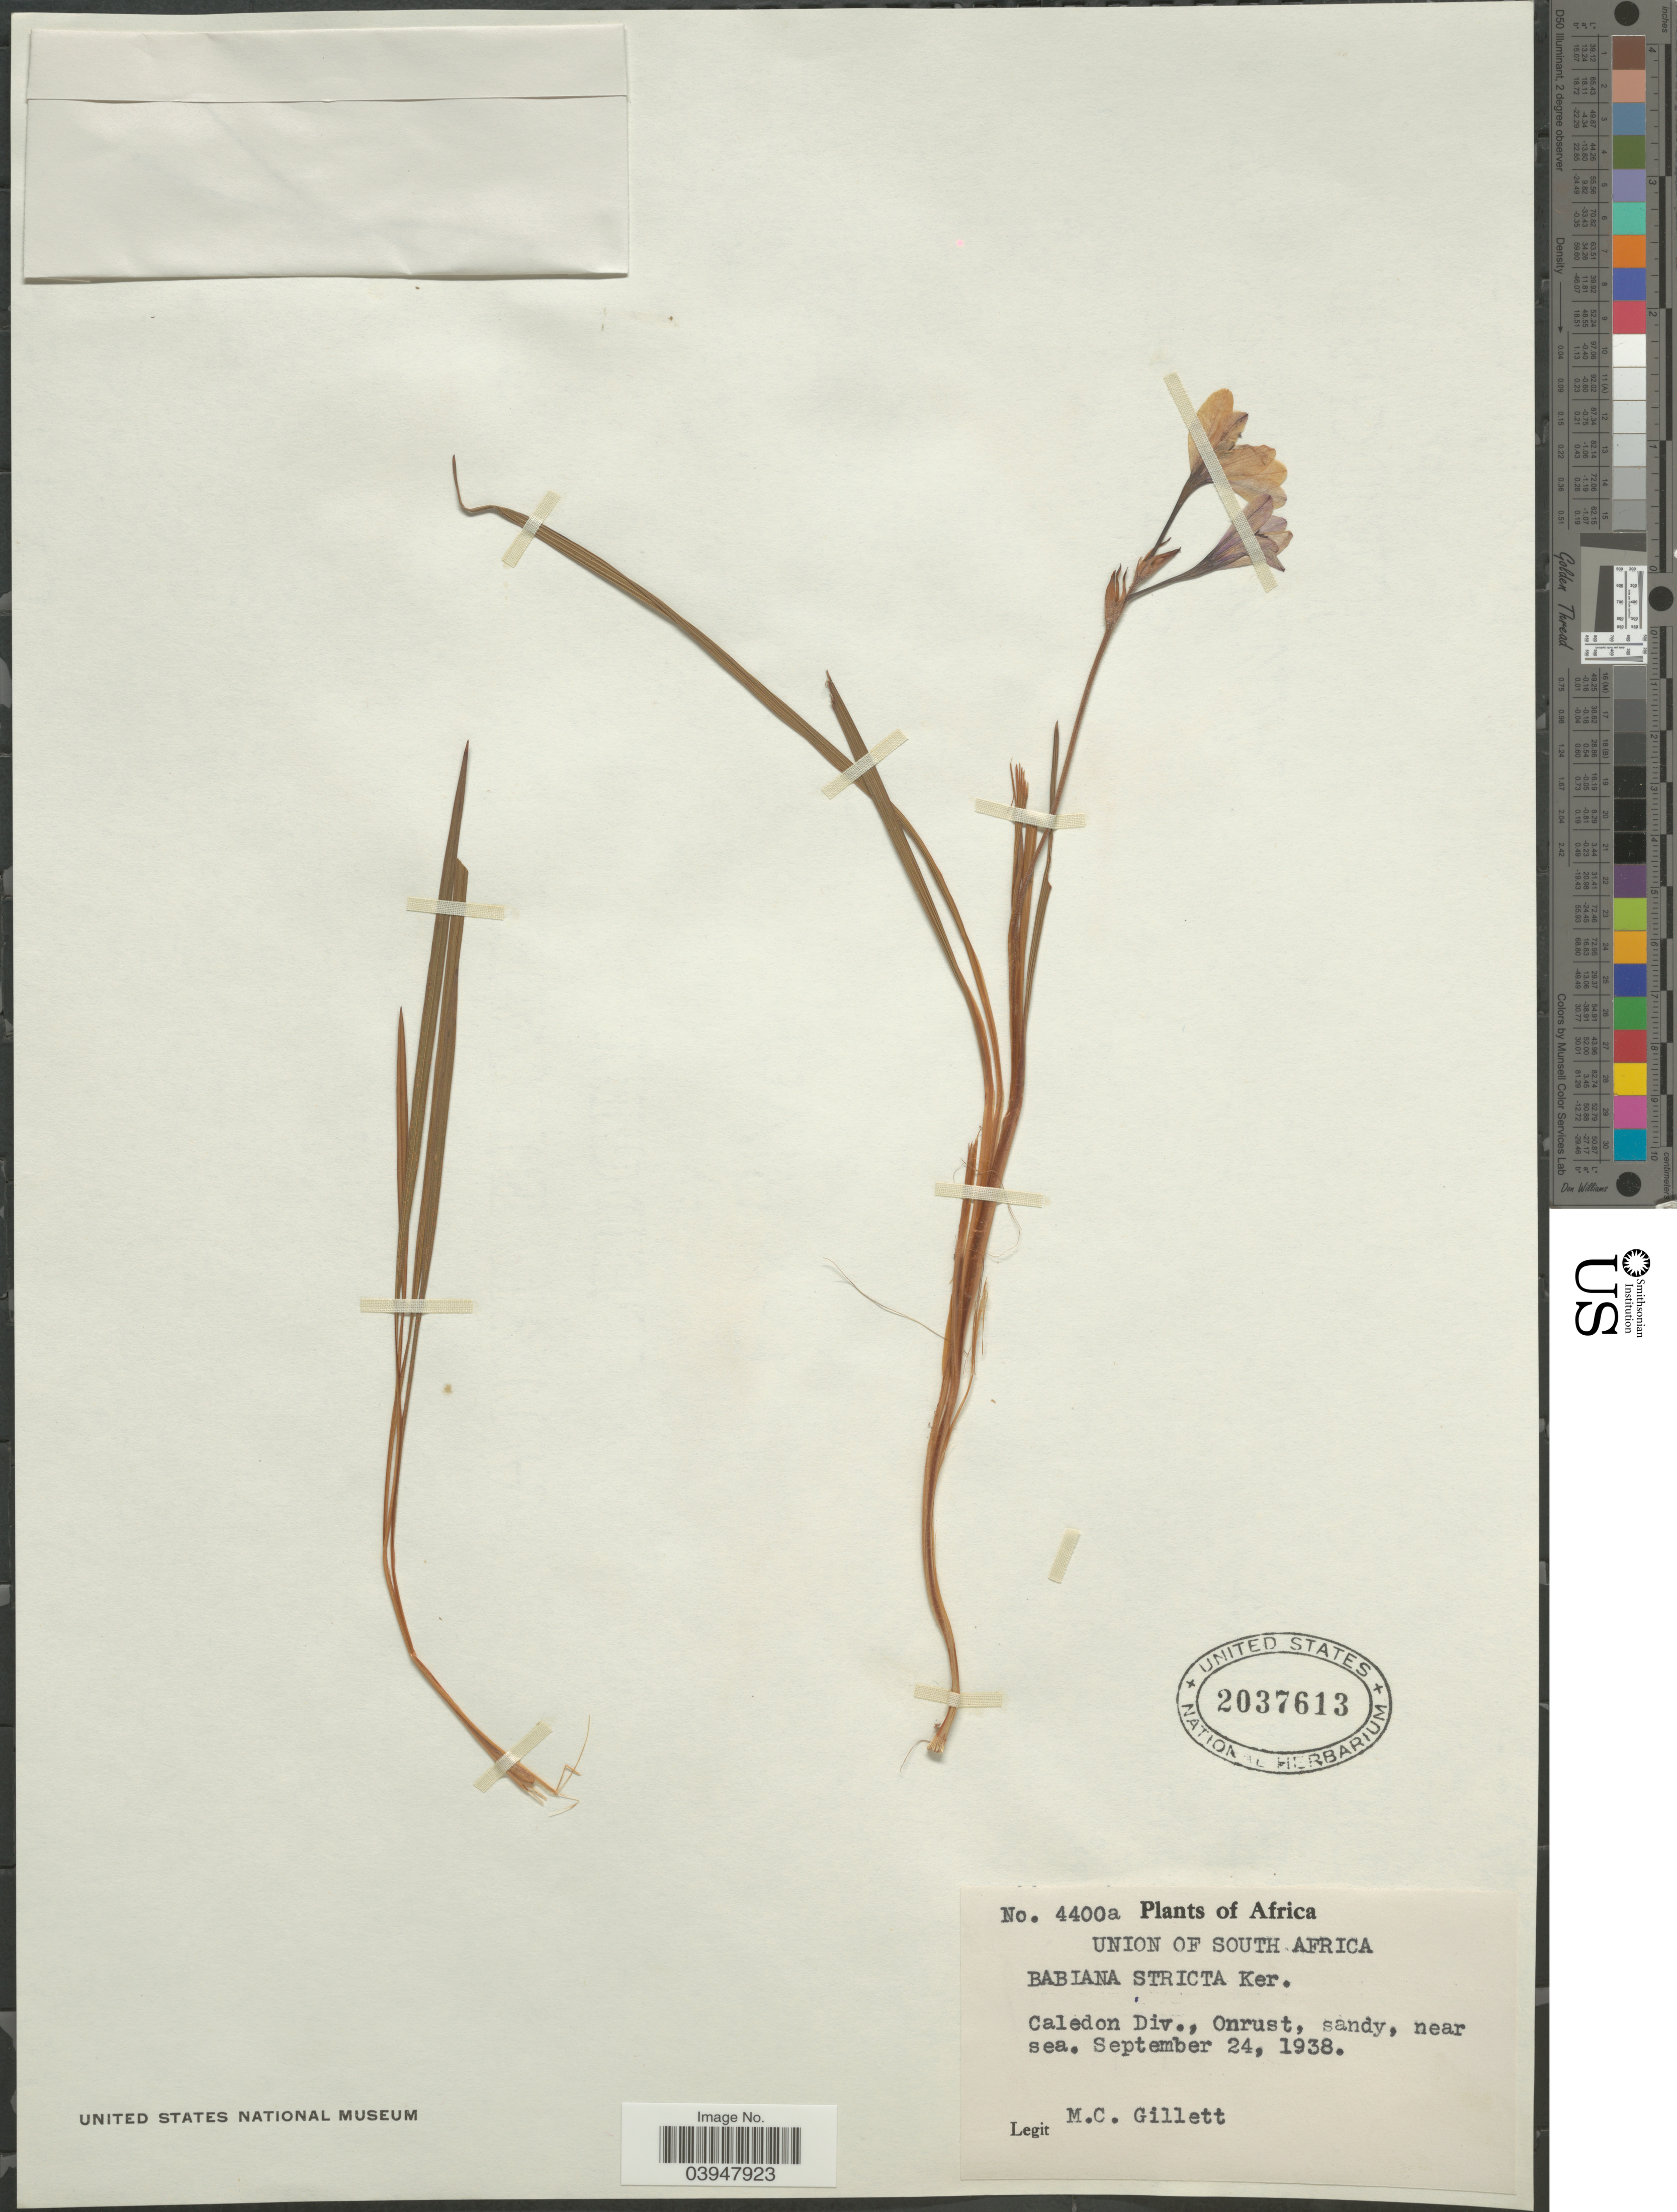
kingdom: Plantae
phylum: Tracheophyta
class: Liliopsida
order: Asparagales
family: Iridaceae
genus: Babiana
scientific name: Babiana stricta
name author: (Aiton) Ker Gawl.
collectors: M. Gillett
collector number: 4400a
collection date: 1938-09-24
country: South Africa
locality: Union of South Africa. Caledon Div., Onrust, sandy, near sea.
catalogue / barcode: US 2037613